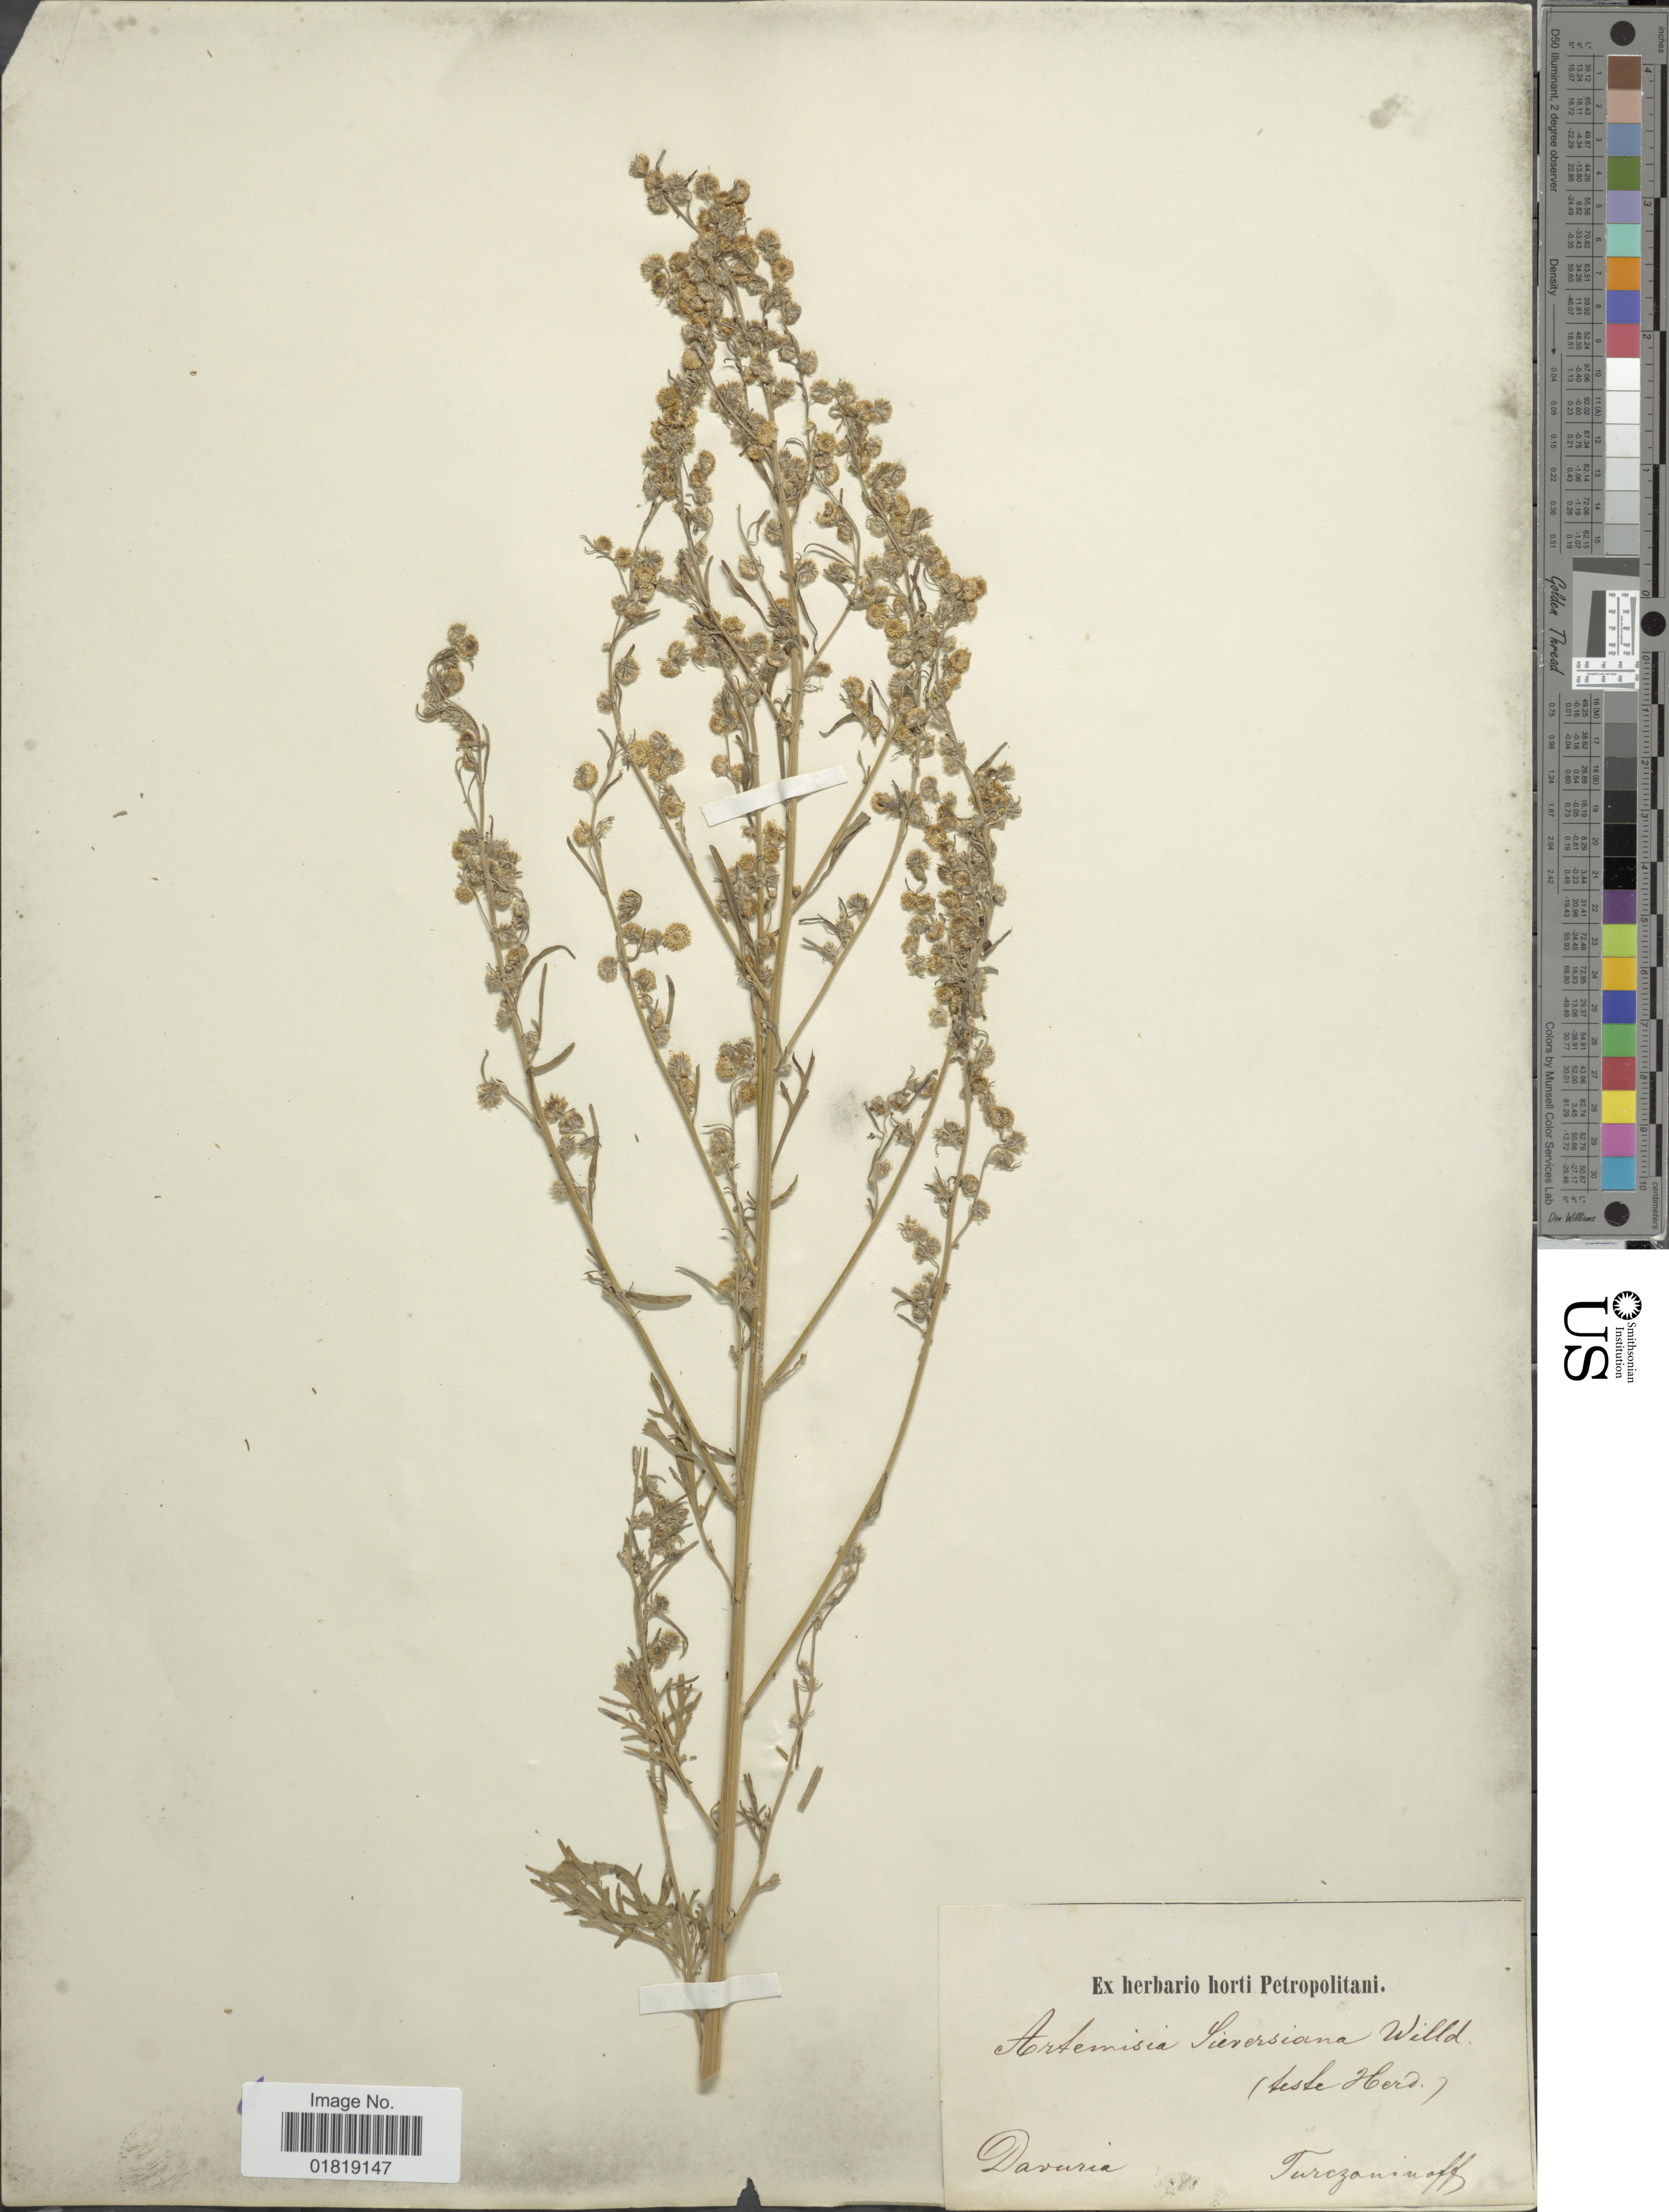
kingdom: Plantae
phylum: Tracheophyta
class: Magnoliopsida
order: Asterales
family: Asteraceae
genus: Artemisia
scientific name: Artemisia sieversiana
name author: Willd.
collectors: N. Turczaninow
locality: Davaria